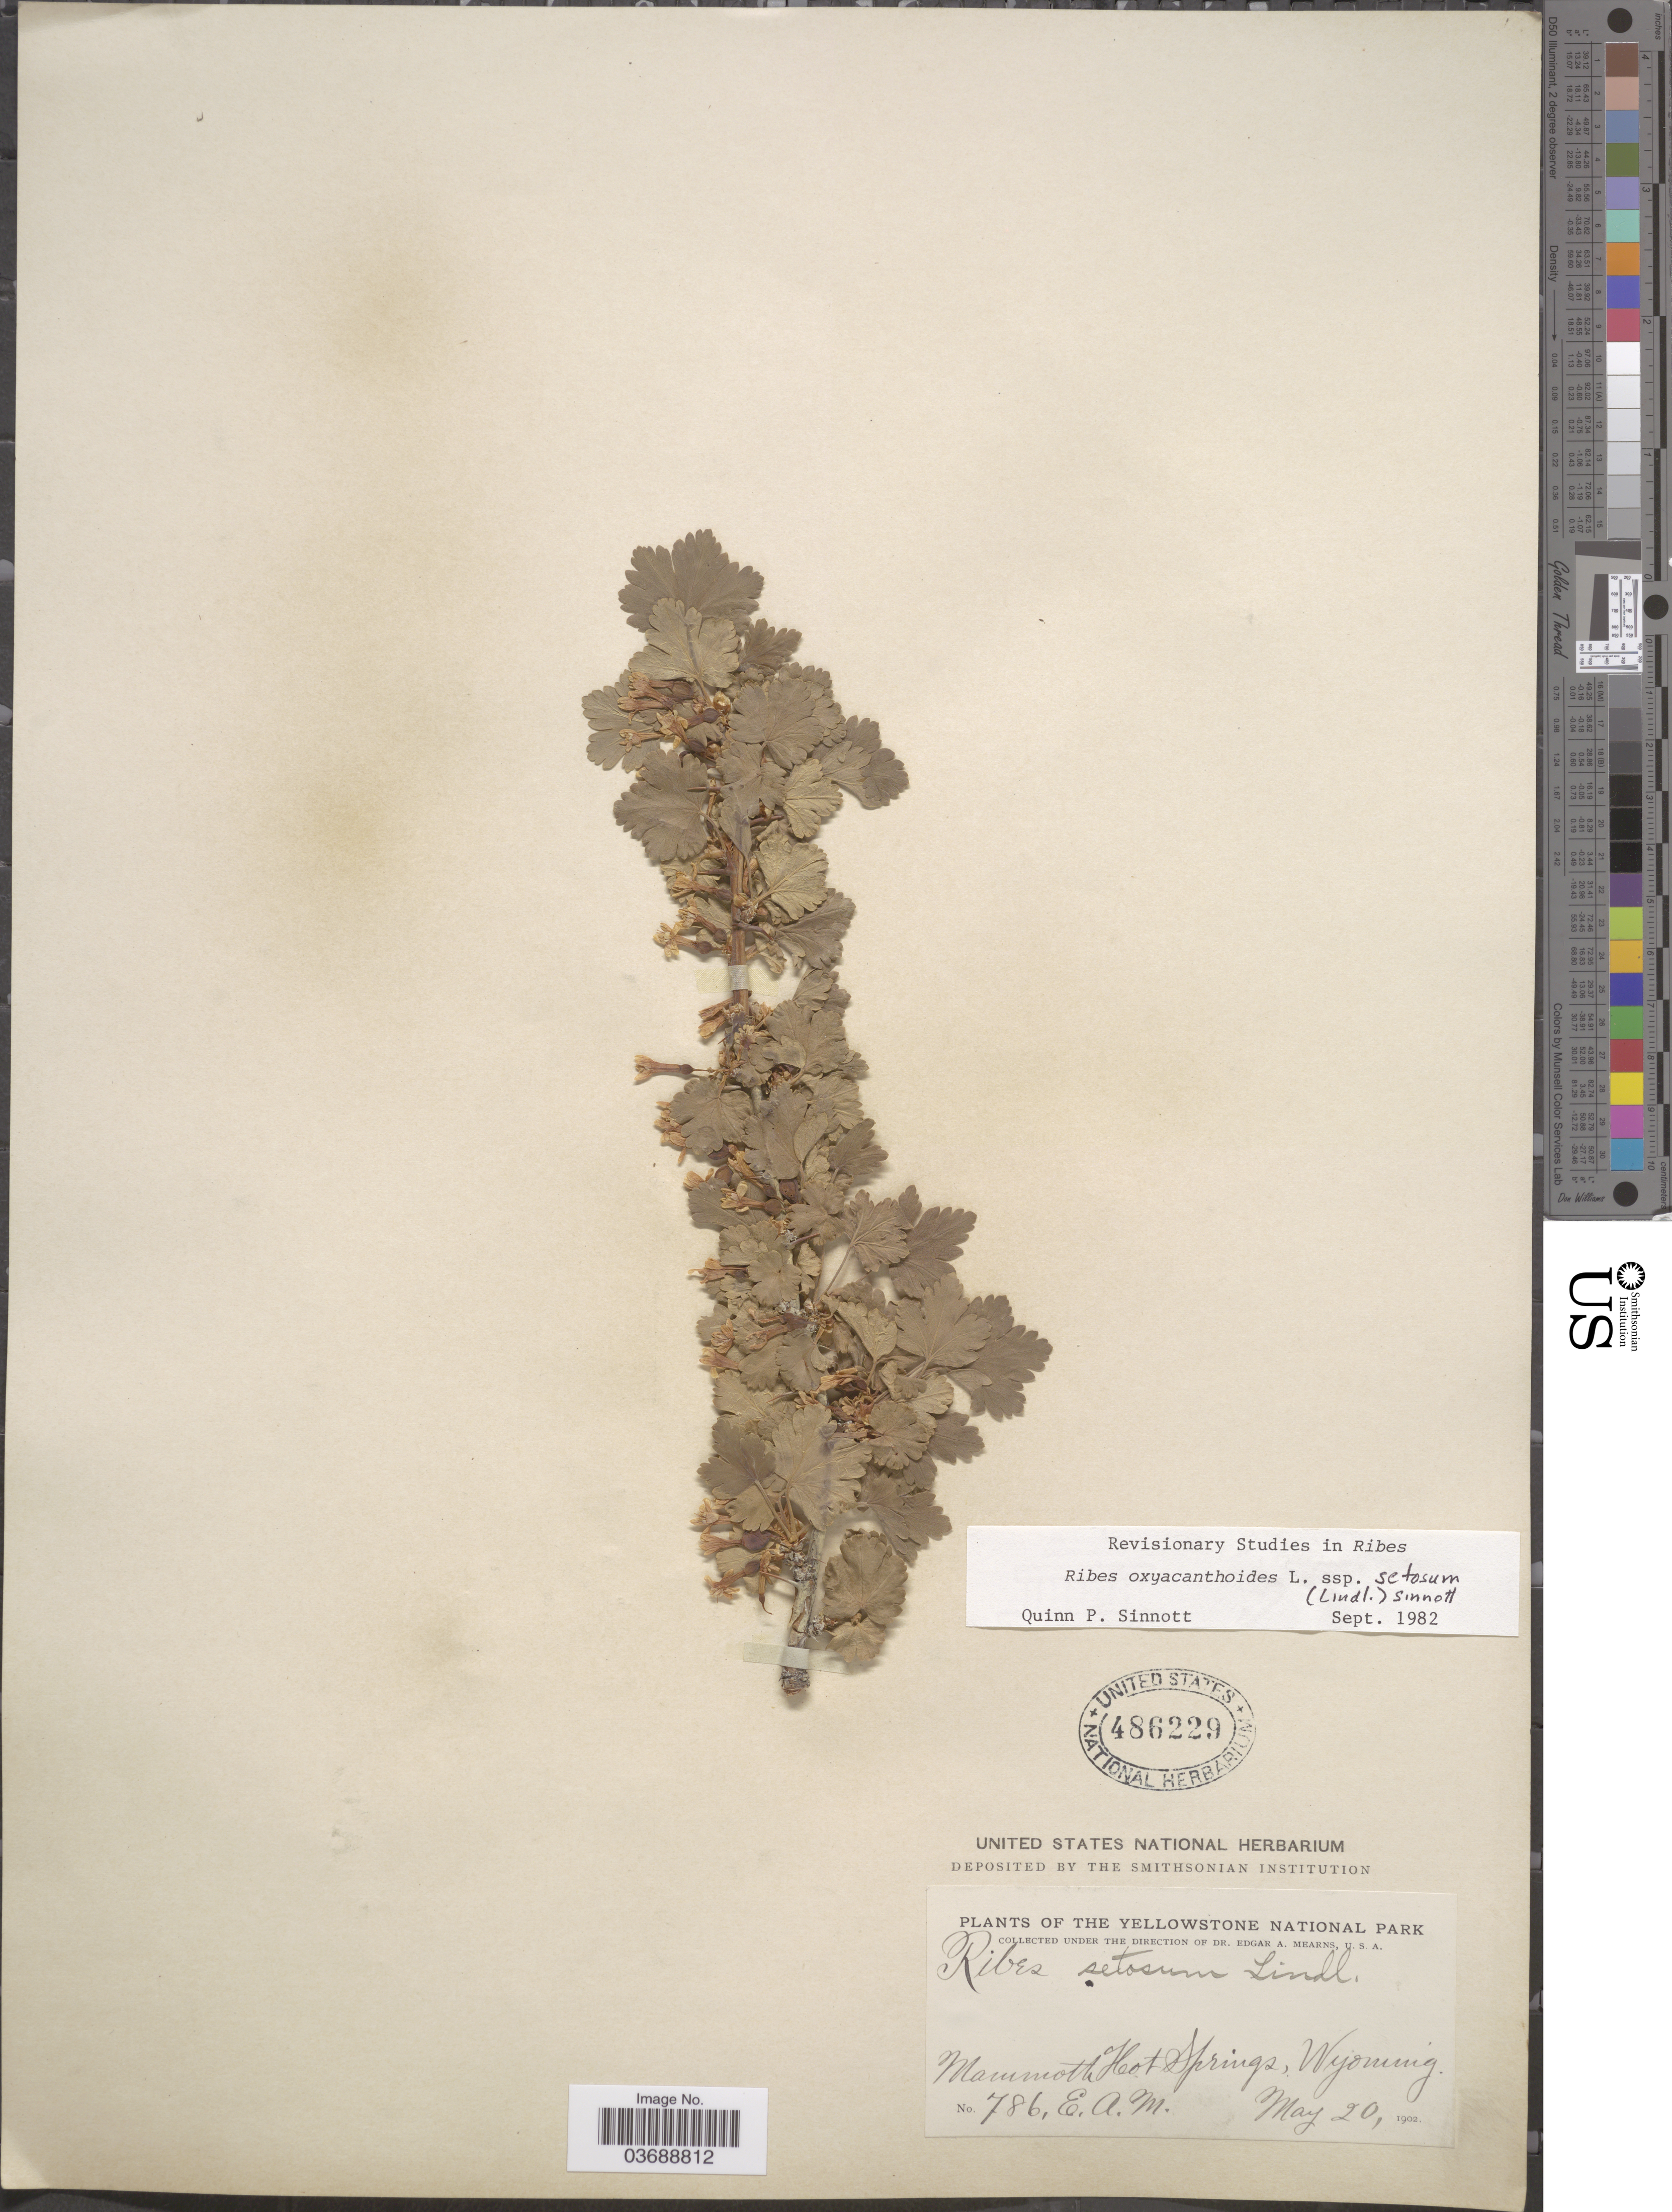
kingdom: Plantae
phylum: Tracheophyta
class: Magnoliopsida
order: Saxifragales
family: Grossulariaceae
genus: Ribes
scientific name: Ribes oxyacanthoides subsp. setosum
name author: (Lindl.) Q.P. Sinnott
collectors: E. A. Mearns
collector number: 786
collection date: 1902-05-20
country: United States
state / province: Wyoming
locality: The Yellowstone National Park. Mammoth Hot Springs.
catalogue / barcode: US 486229